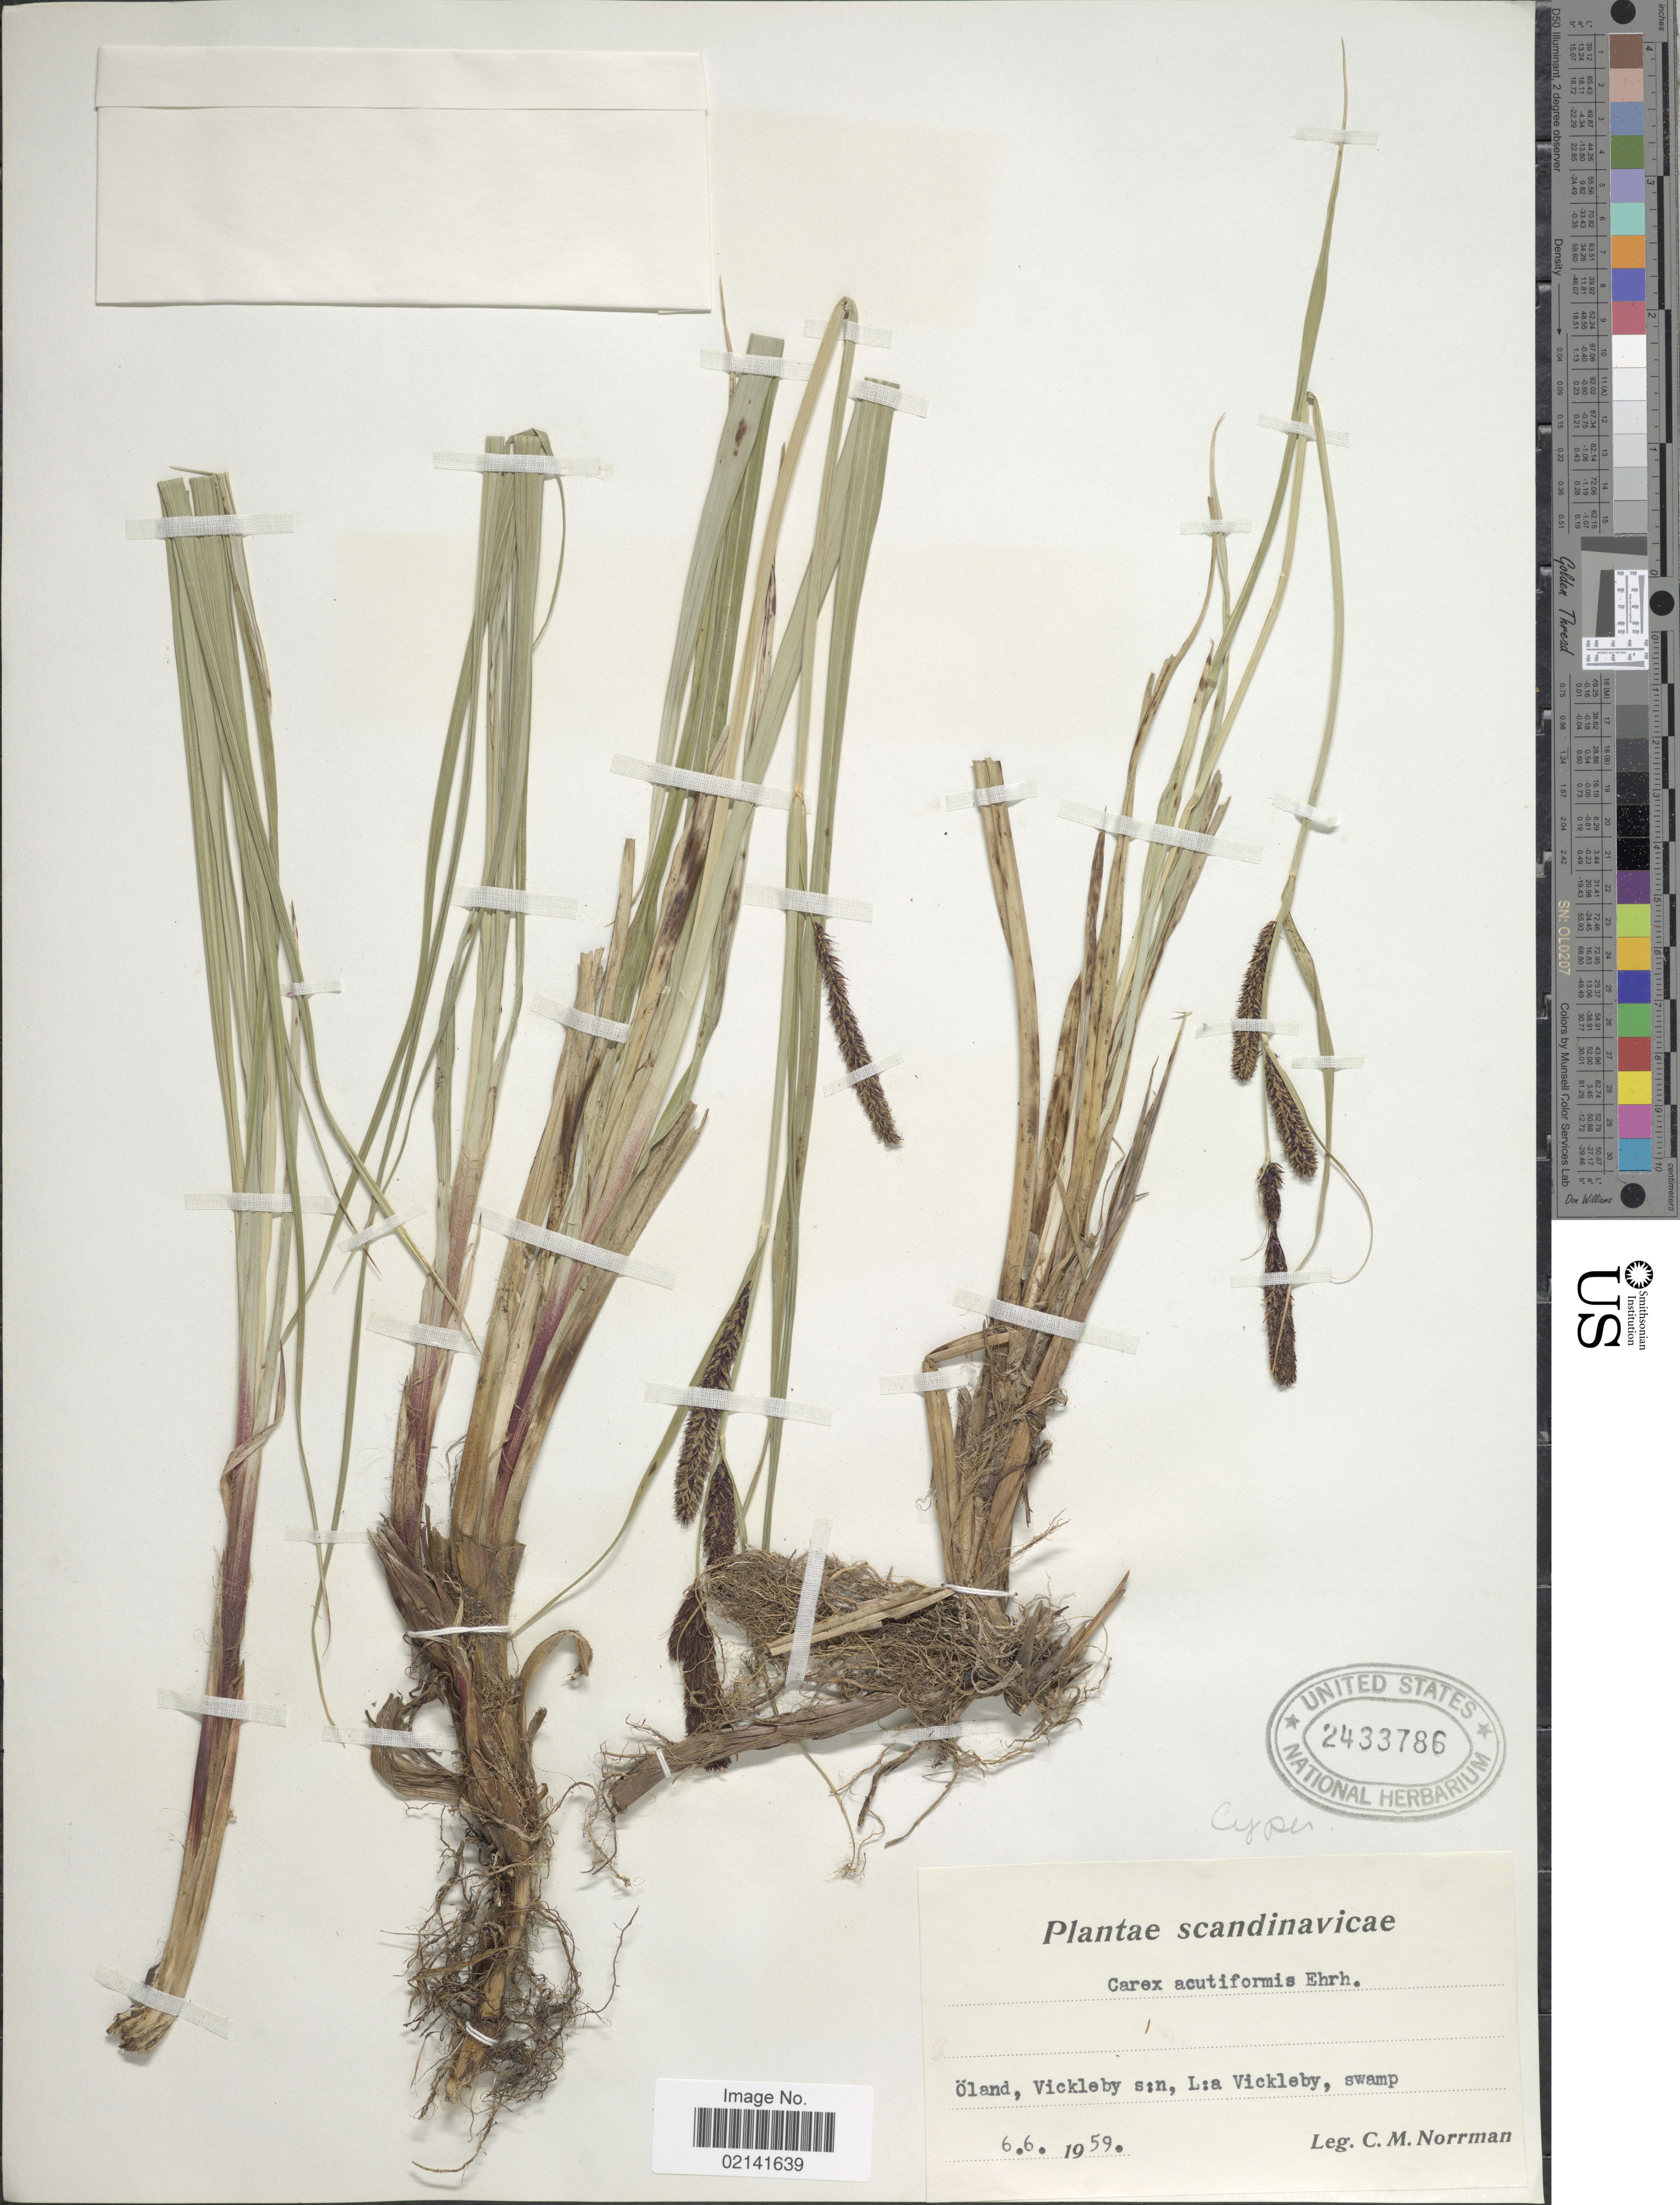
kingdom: Plantae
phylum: Tracheophyta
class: Liliopsida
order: Poales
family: Cyperaceae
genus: Carex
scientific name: Carex acutiformis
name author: Ehrh.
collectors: C. Norrman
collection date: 1959-06-06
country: Sweden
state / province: Kalmar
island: Oland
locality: Scandinavicae, Oland, Vickleby s:n, L:a Vickleby, swamp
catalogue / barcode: US 2433786